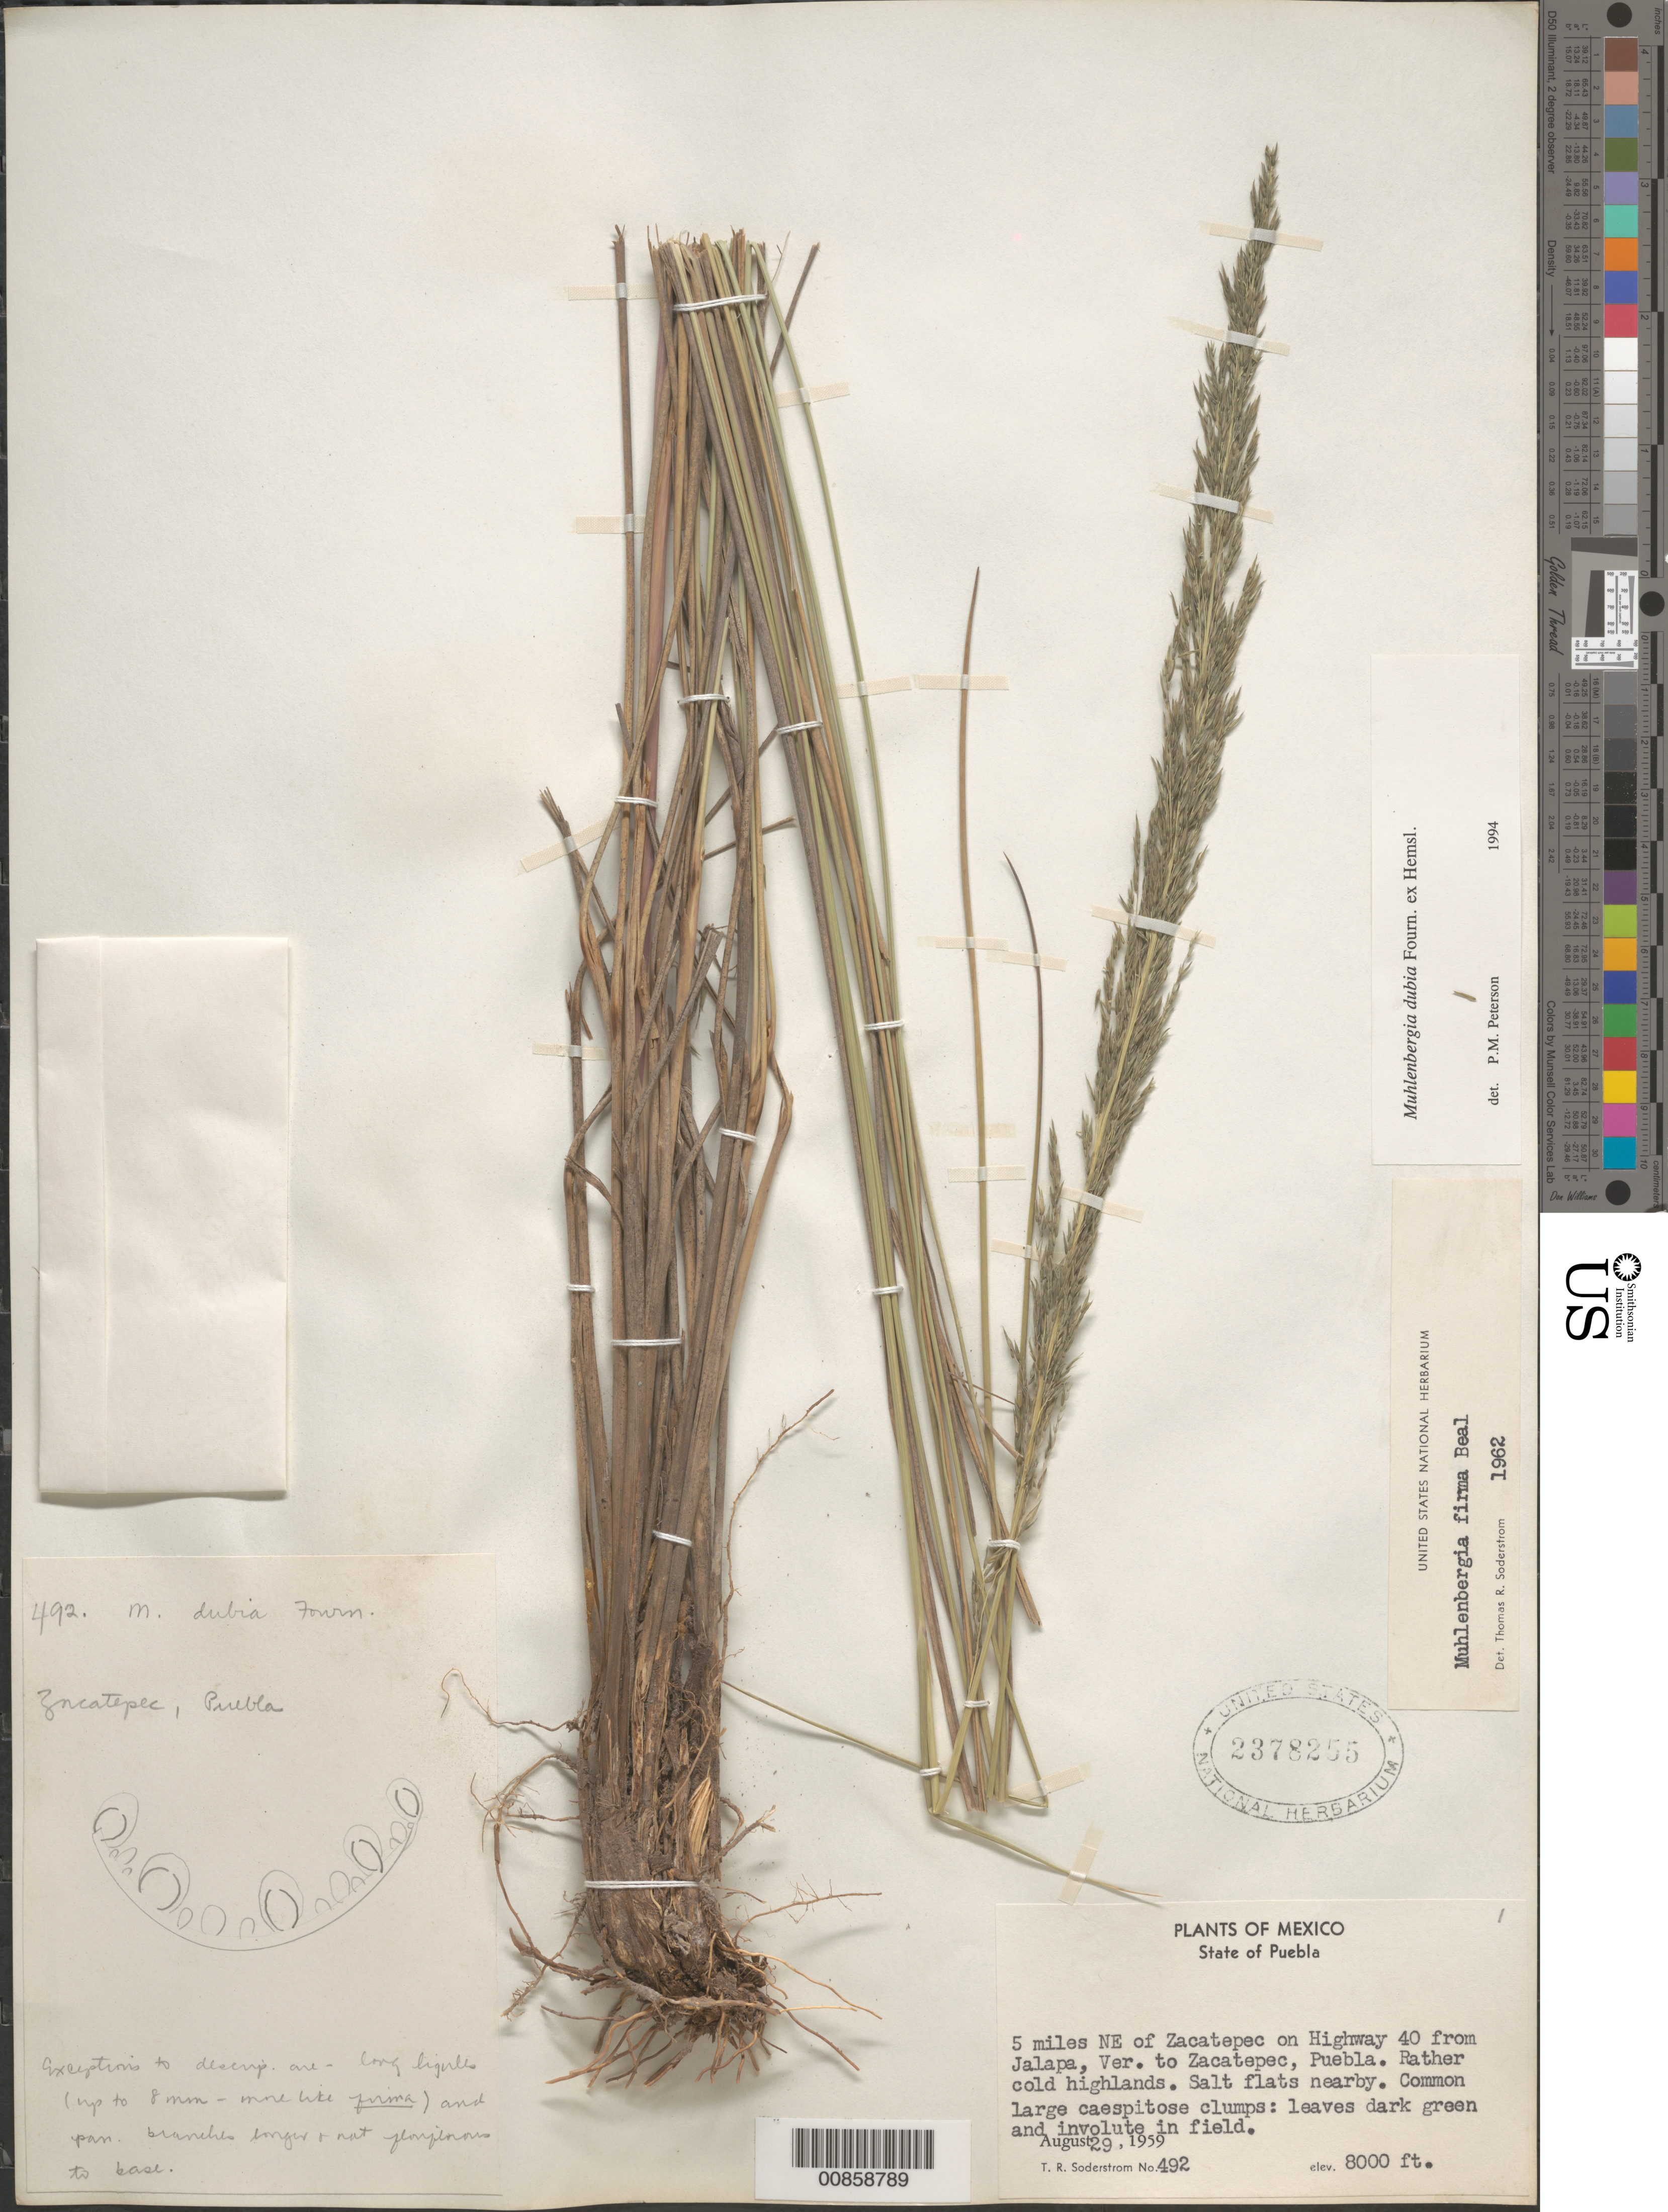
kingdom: Plantae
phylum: Tracheophyta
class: Liliopsida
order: Poales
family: Poaceae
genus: Muhlenbergia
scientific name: Muhlenbergia dubia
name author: E. Fourn.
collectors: T. R. Soderstrom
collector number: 492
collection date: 1959-08-29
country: Mexico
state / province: Puebla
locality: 5 miles NE of Zacatepec on Highway 40 from Jalapa, Ver. to Zacatepec.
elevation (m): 2438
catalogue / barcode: US 2378255